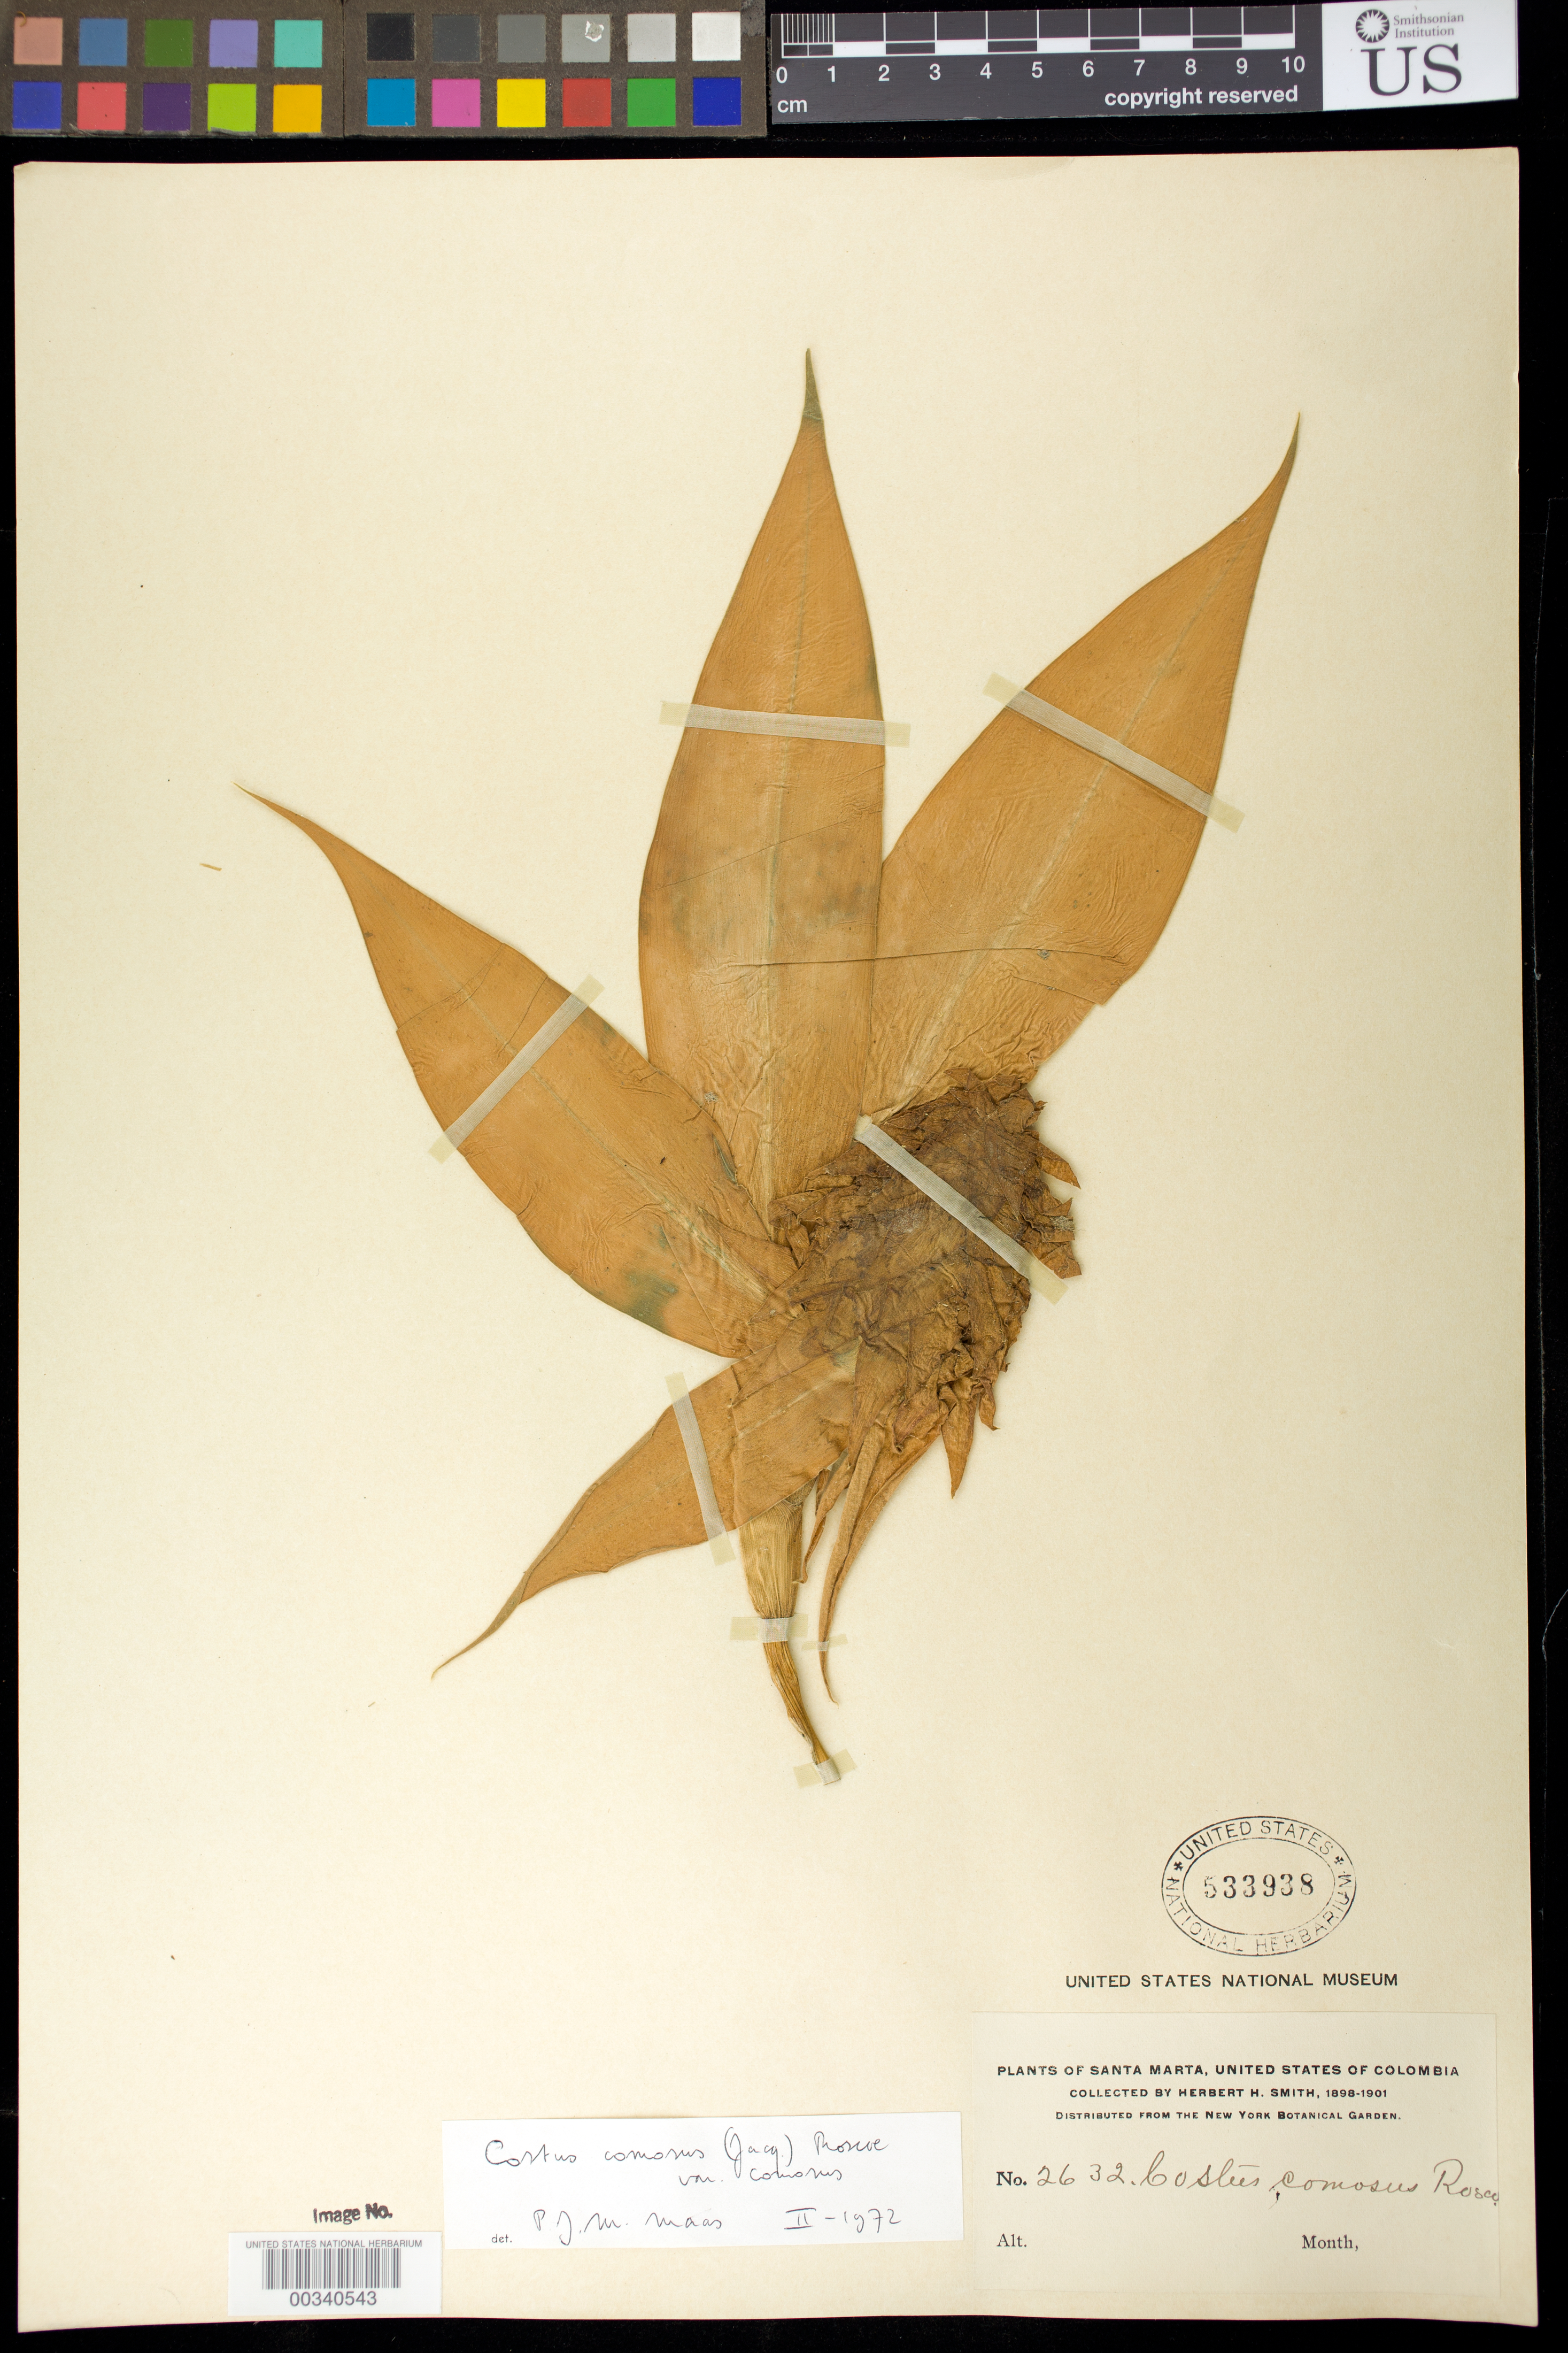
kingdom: Plantae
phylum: Tracheophyta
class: Liliopsida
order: Zingiberales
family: Costaceae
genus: Costus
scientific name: Costus comosus var. comosus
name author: (Jacq.) Roscoe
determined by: Maas, Paul J. M.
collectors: Herbert H. Smith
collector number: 2632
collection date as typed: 1898 to -- -- 1901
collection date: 1898/1901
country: Colombia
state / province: Magdalena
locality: Plants of Santa Marta, united states of Colombia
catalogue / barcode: US 533938